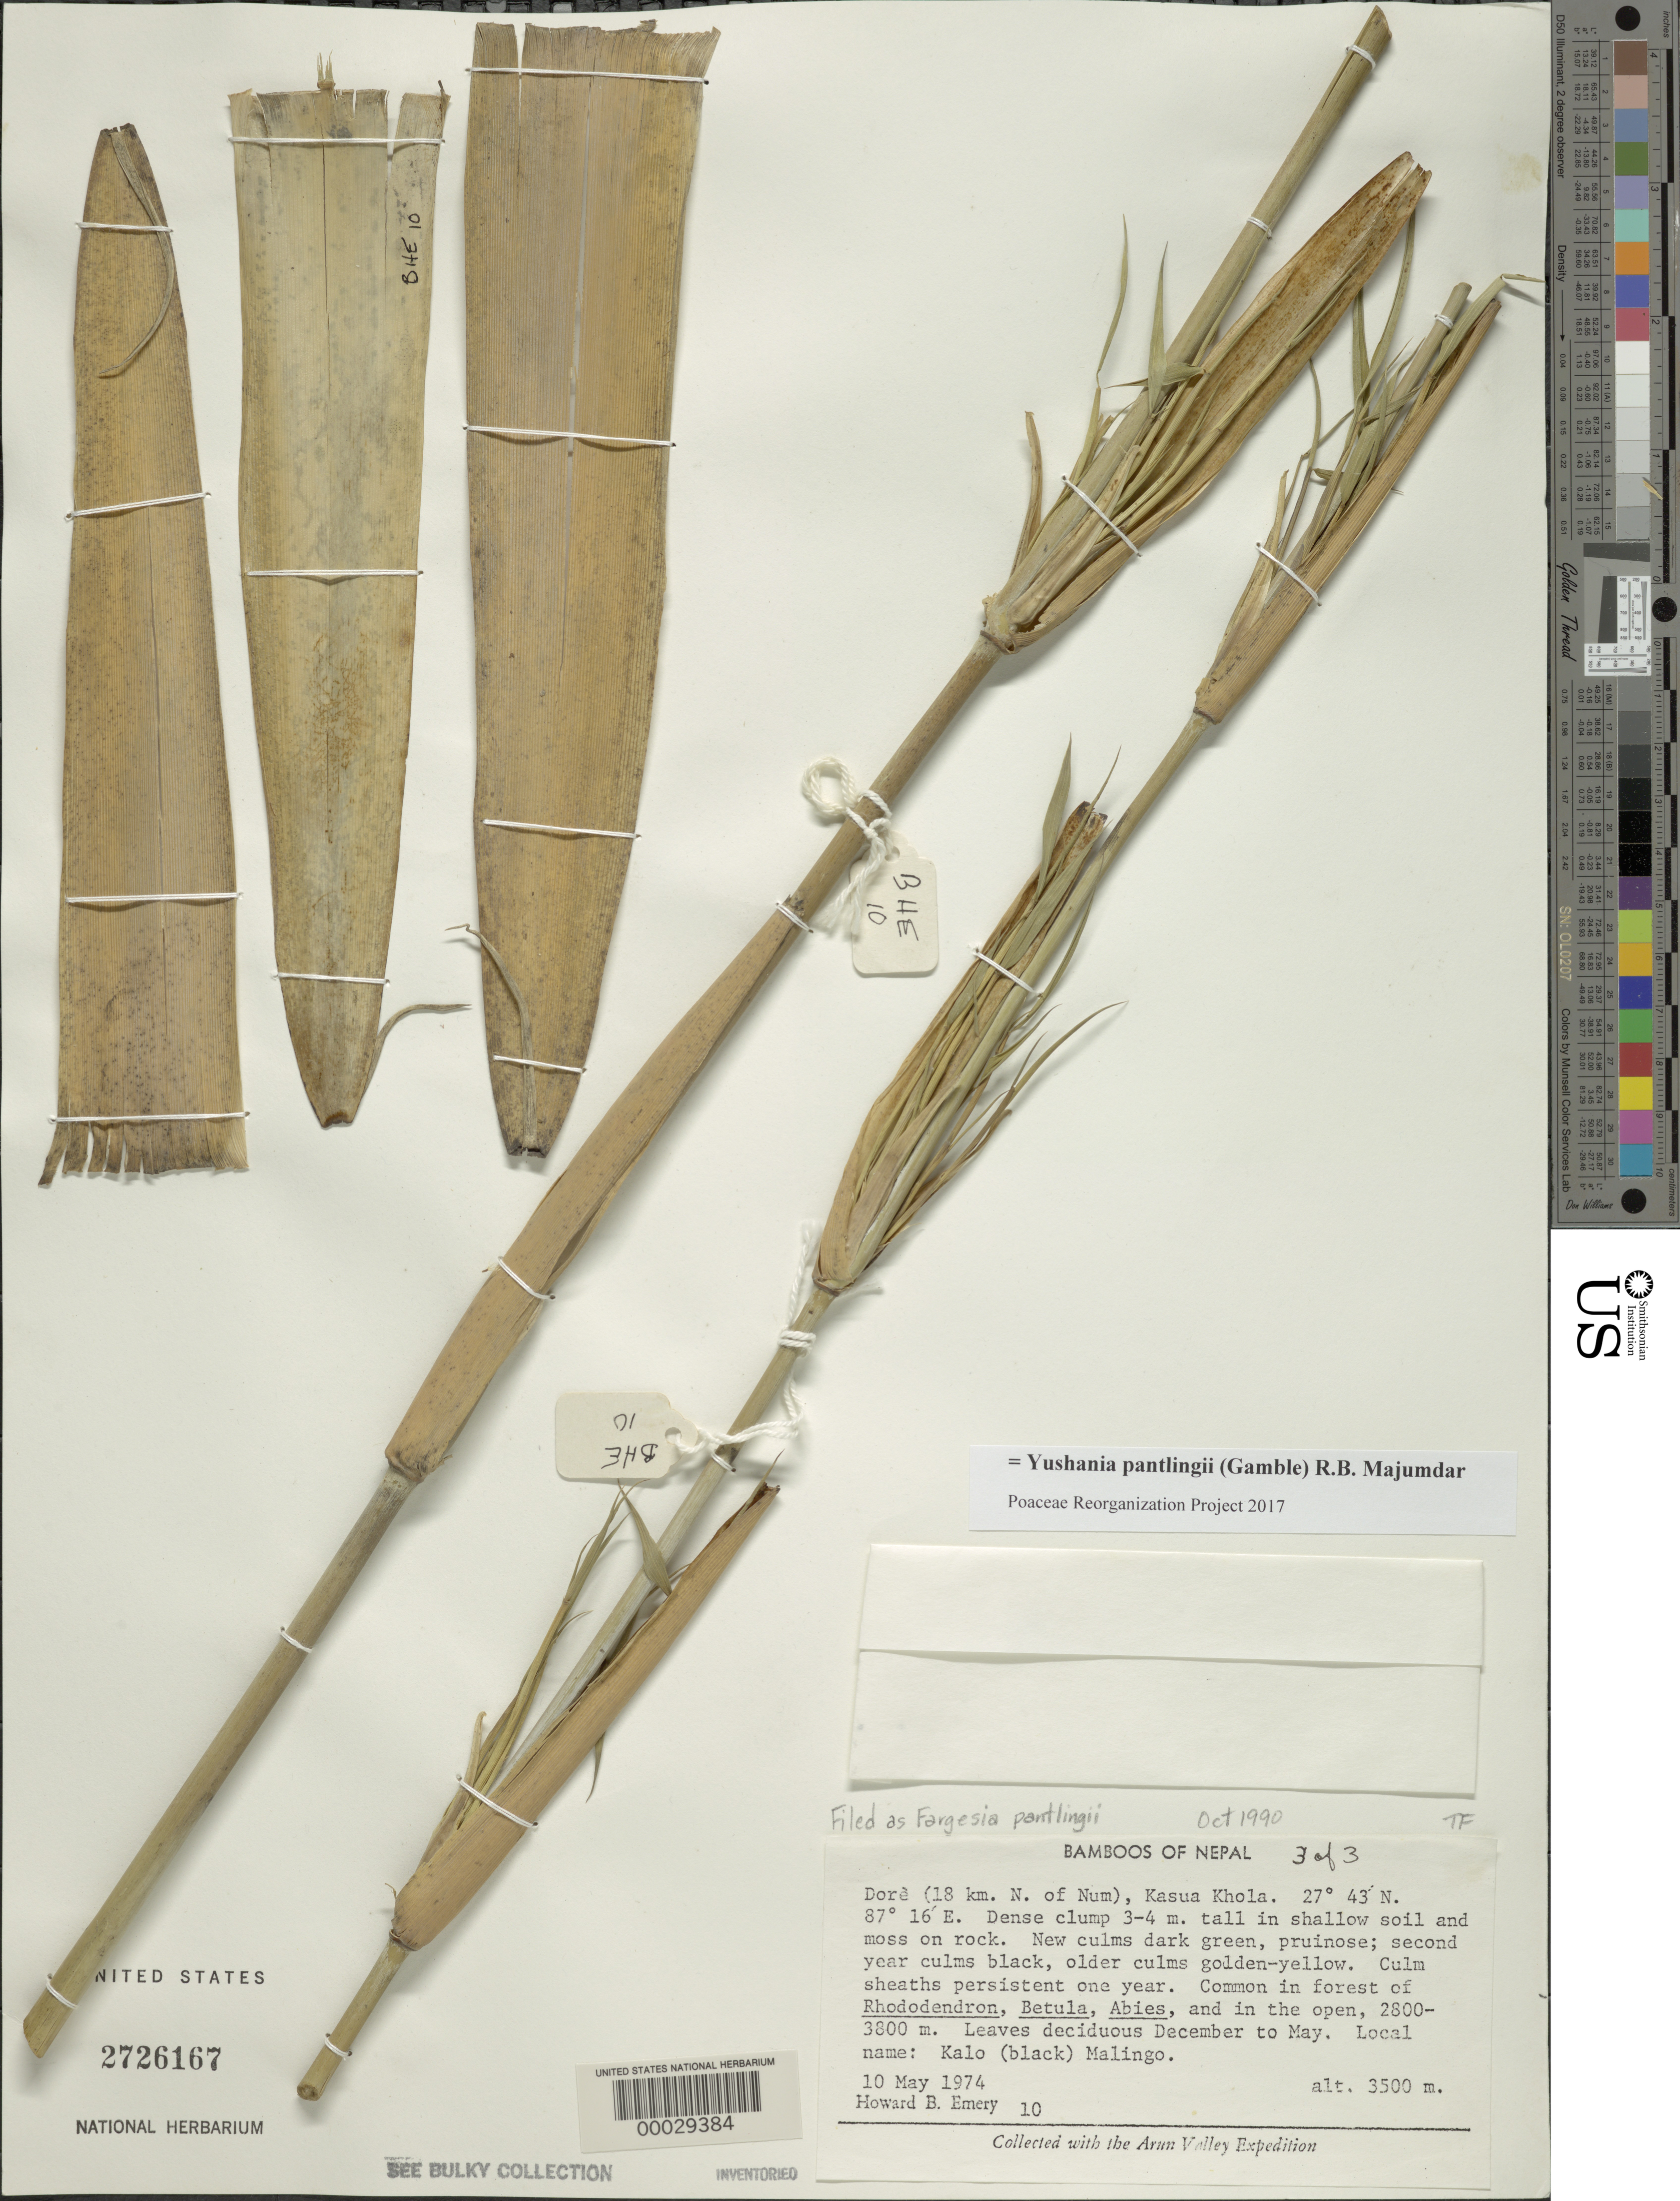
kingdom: Plantae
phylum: Tracheophyta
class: Liliopsida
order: Poales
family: Poaceae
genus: Yushania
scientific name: Yushania pantlingii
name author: (Gamble) R.B. Majumdar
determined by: Poaceae Reorganization Project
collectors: H. B. Emery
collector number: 10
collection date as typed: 10 May 1974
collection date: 1974-05-10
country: Nepal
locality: Kasua khola, dore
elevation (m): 3500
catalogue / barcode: US 2726167